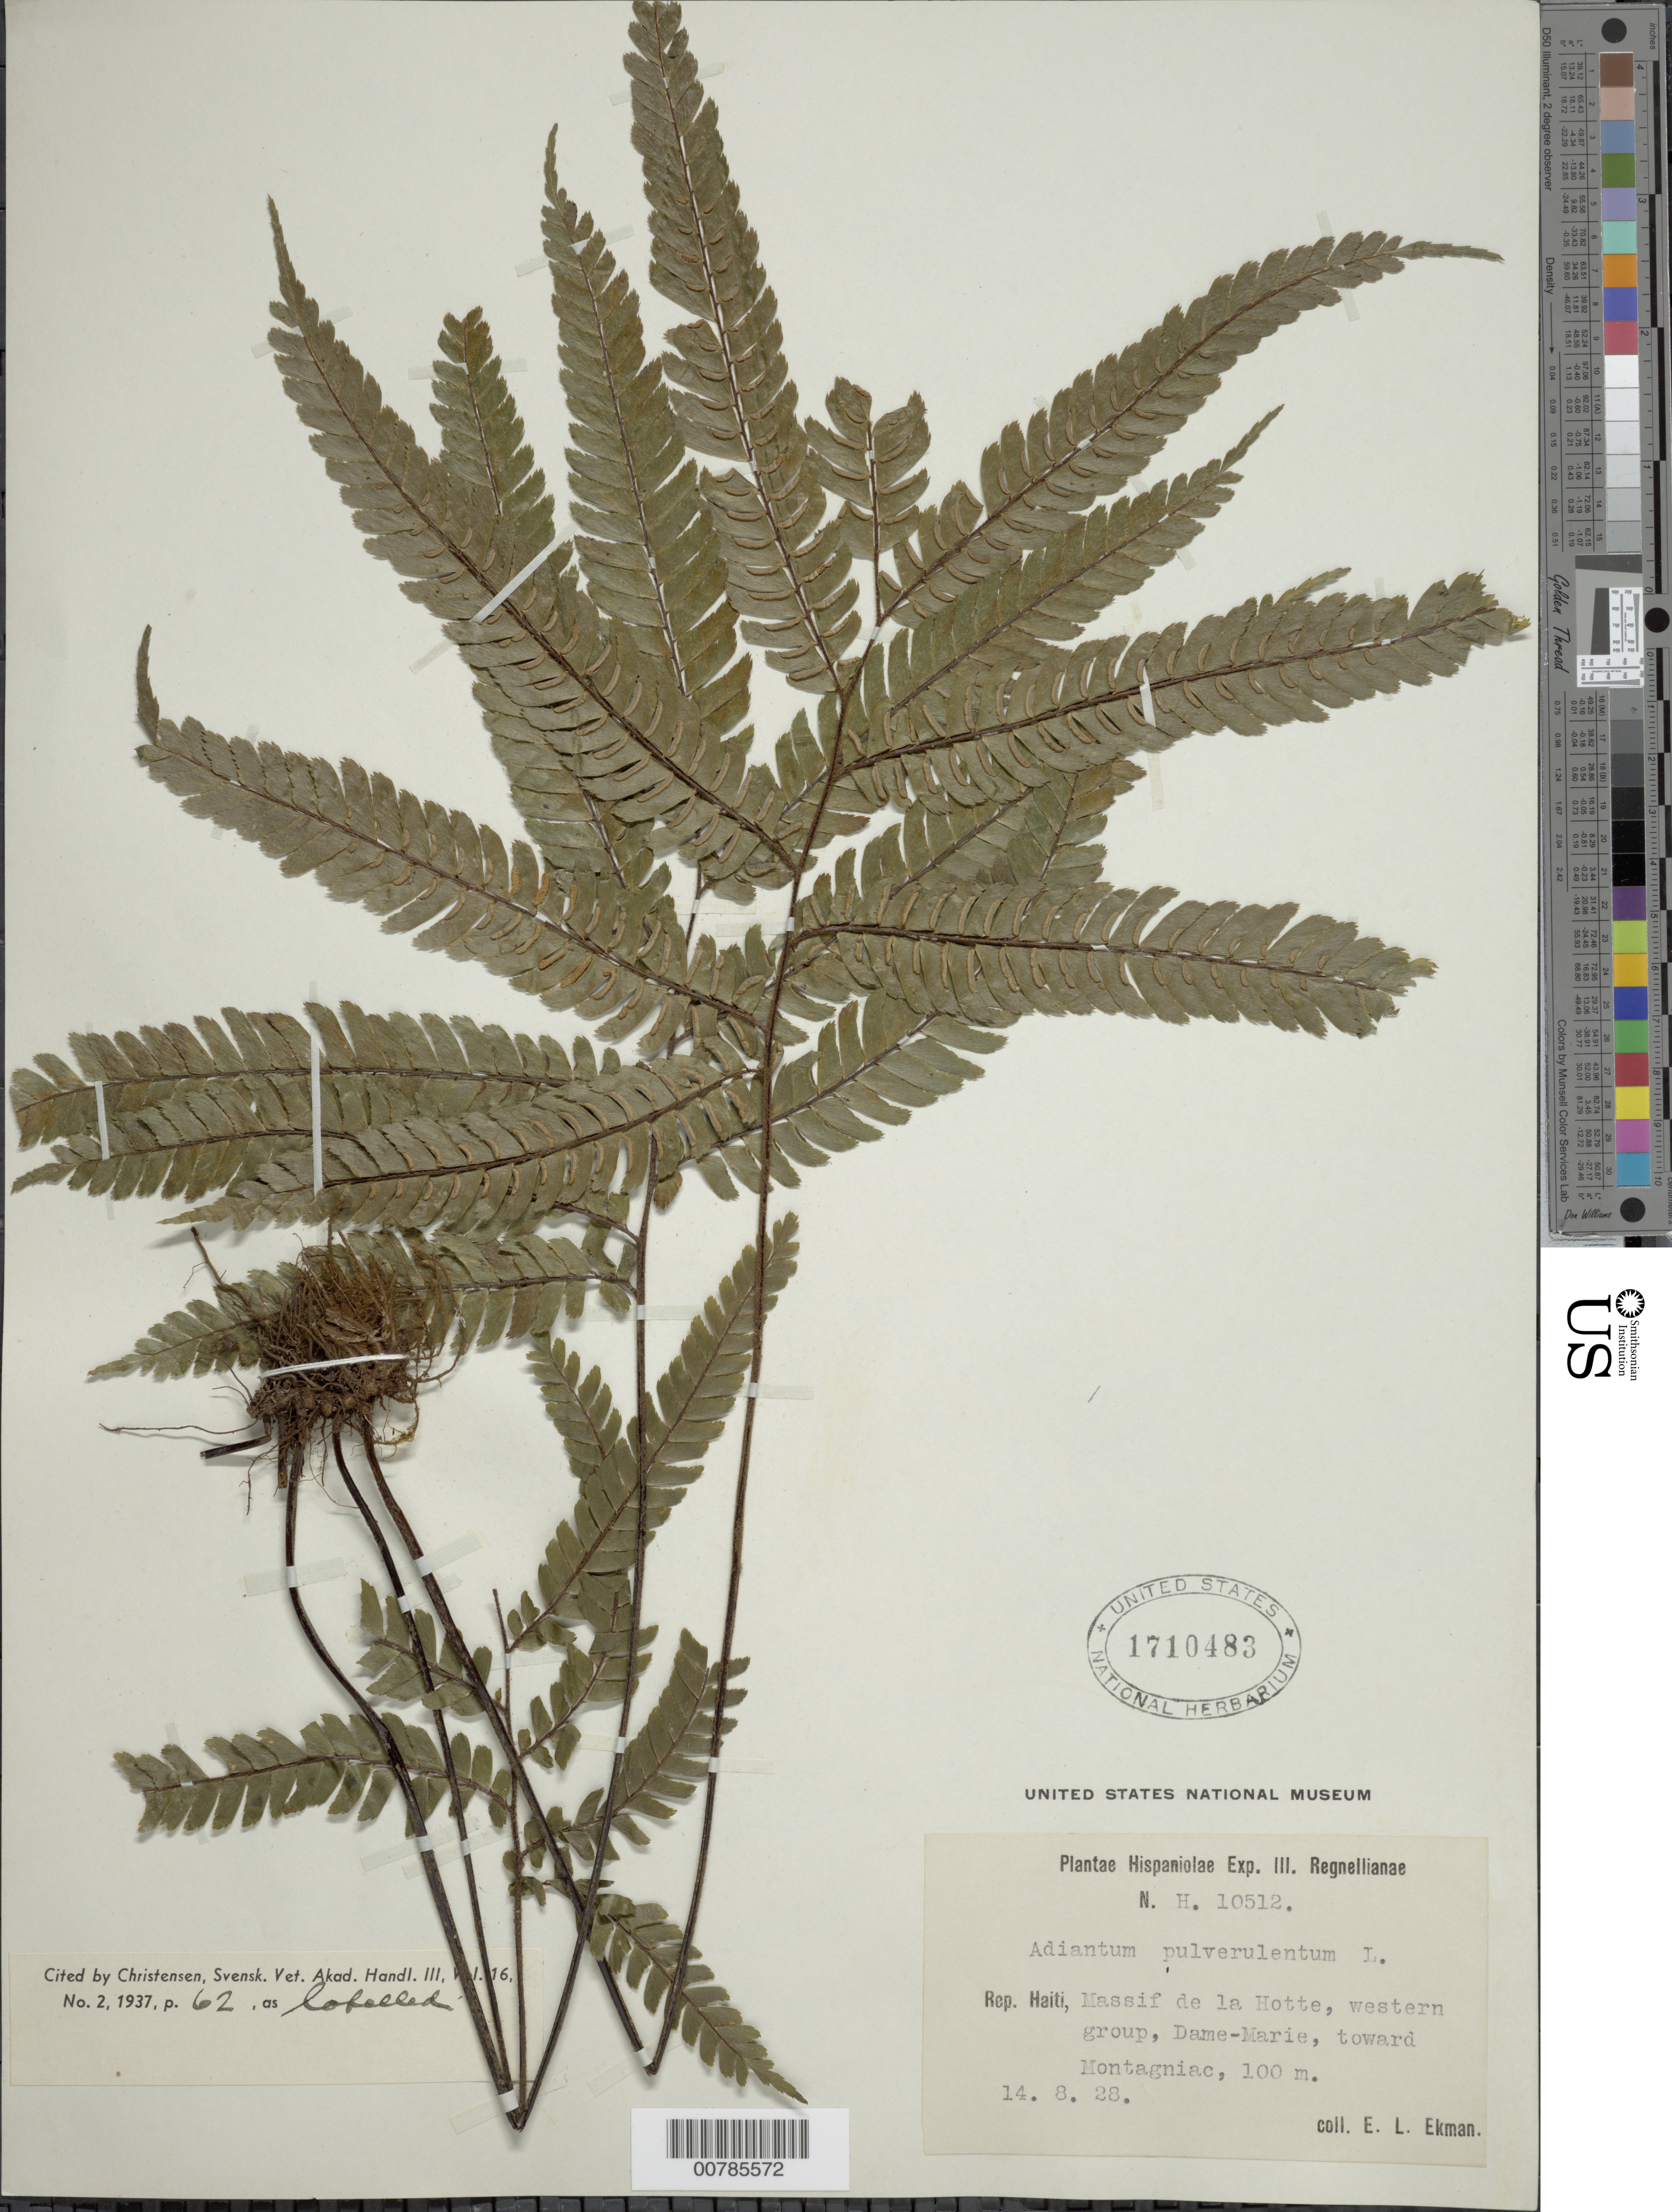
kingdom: Plantae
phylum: Tracheophyta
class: Polypodiopsida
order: Polypodiales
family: Pteridaceae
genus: Adiantum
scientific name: Adiantum pulverulentum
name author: L.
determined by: Christensen, C. F. A.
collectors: E. L. Ekman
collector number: H 10512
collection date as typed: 14 Aug 1928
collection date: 1928-08-14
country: Haiti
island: Hispaniola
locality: Massif de la Hotte, western group, Dame-Marie, toward Montagniac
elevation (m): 100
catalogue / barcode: US 1710483